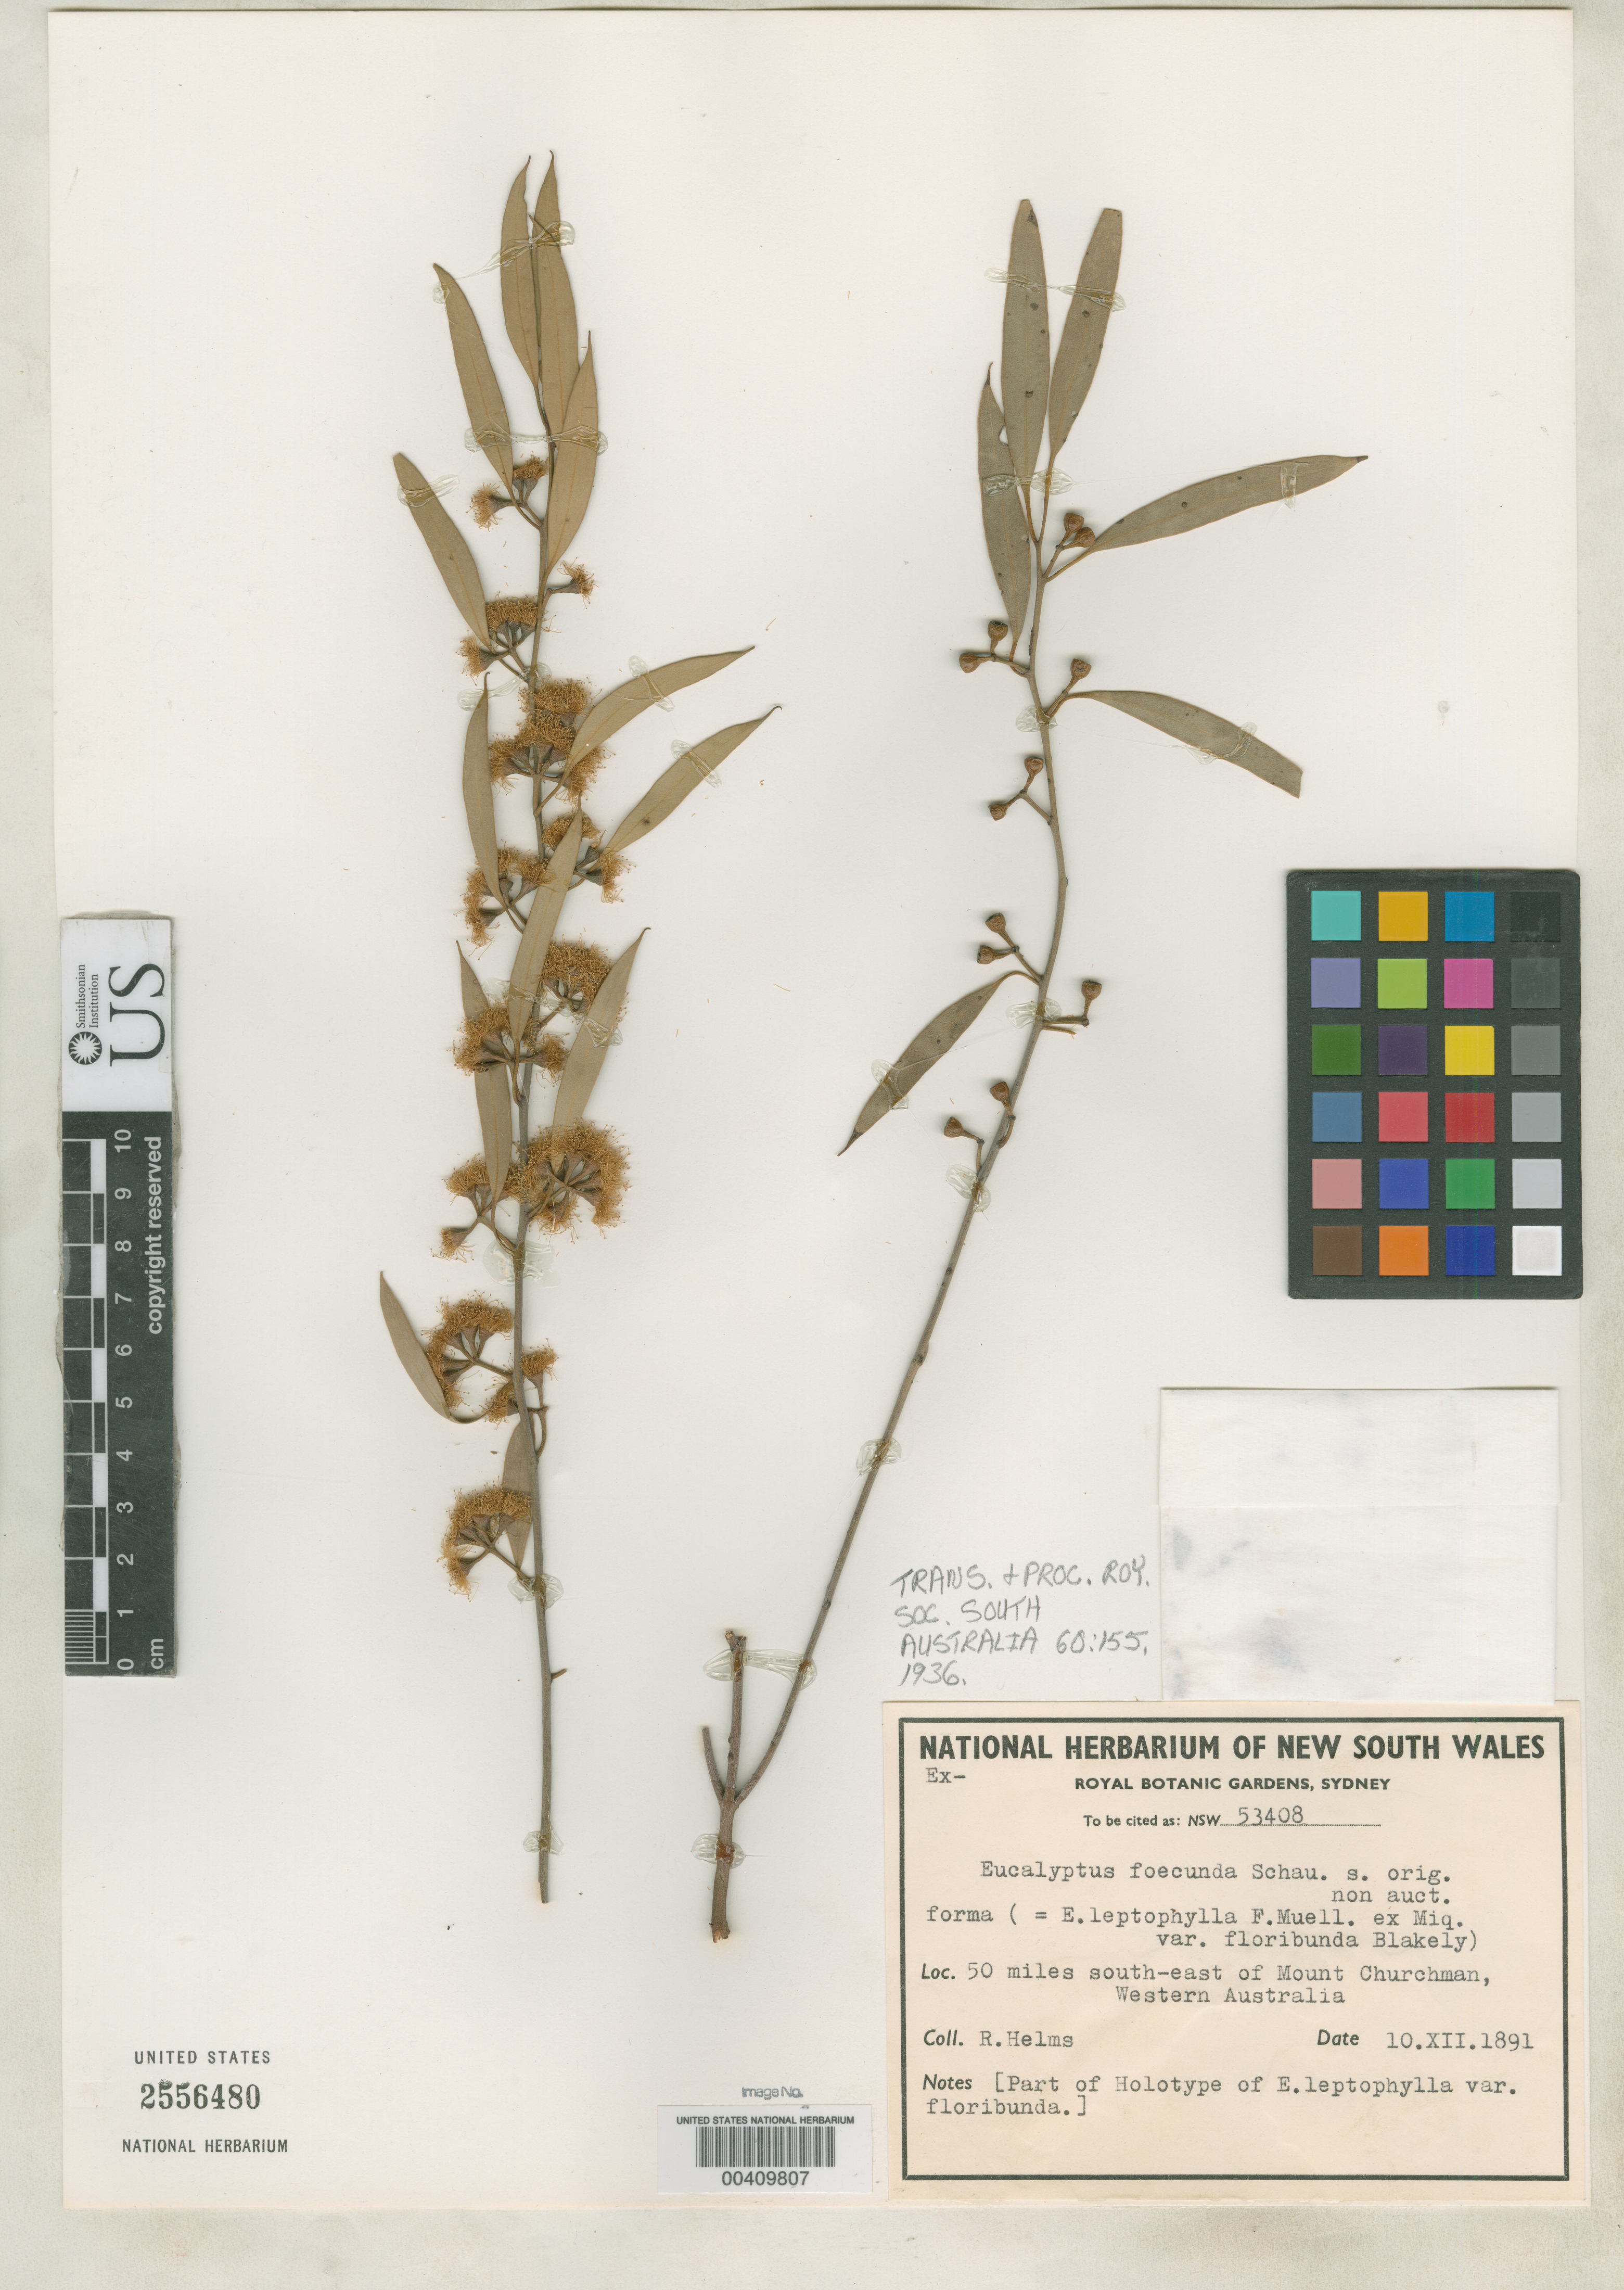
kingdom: Plantae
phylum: Tracheophyta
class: Magnoliopsida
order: Myrtales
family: Myrtaceae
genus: Eucalyptus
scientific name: Eucalyptus leptophylla var. floribunda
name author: Blakely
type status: Isotype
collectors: R. Helms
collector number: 53408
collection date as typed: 10 Dec 1891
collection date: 1891-12-10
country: Australia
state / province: Western Australia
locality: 50 mi SE of Mount Churchman.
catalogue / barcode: US 2556480